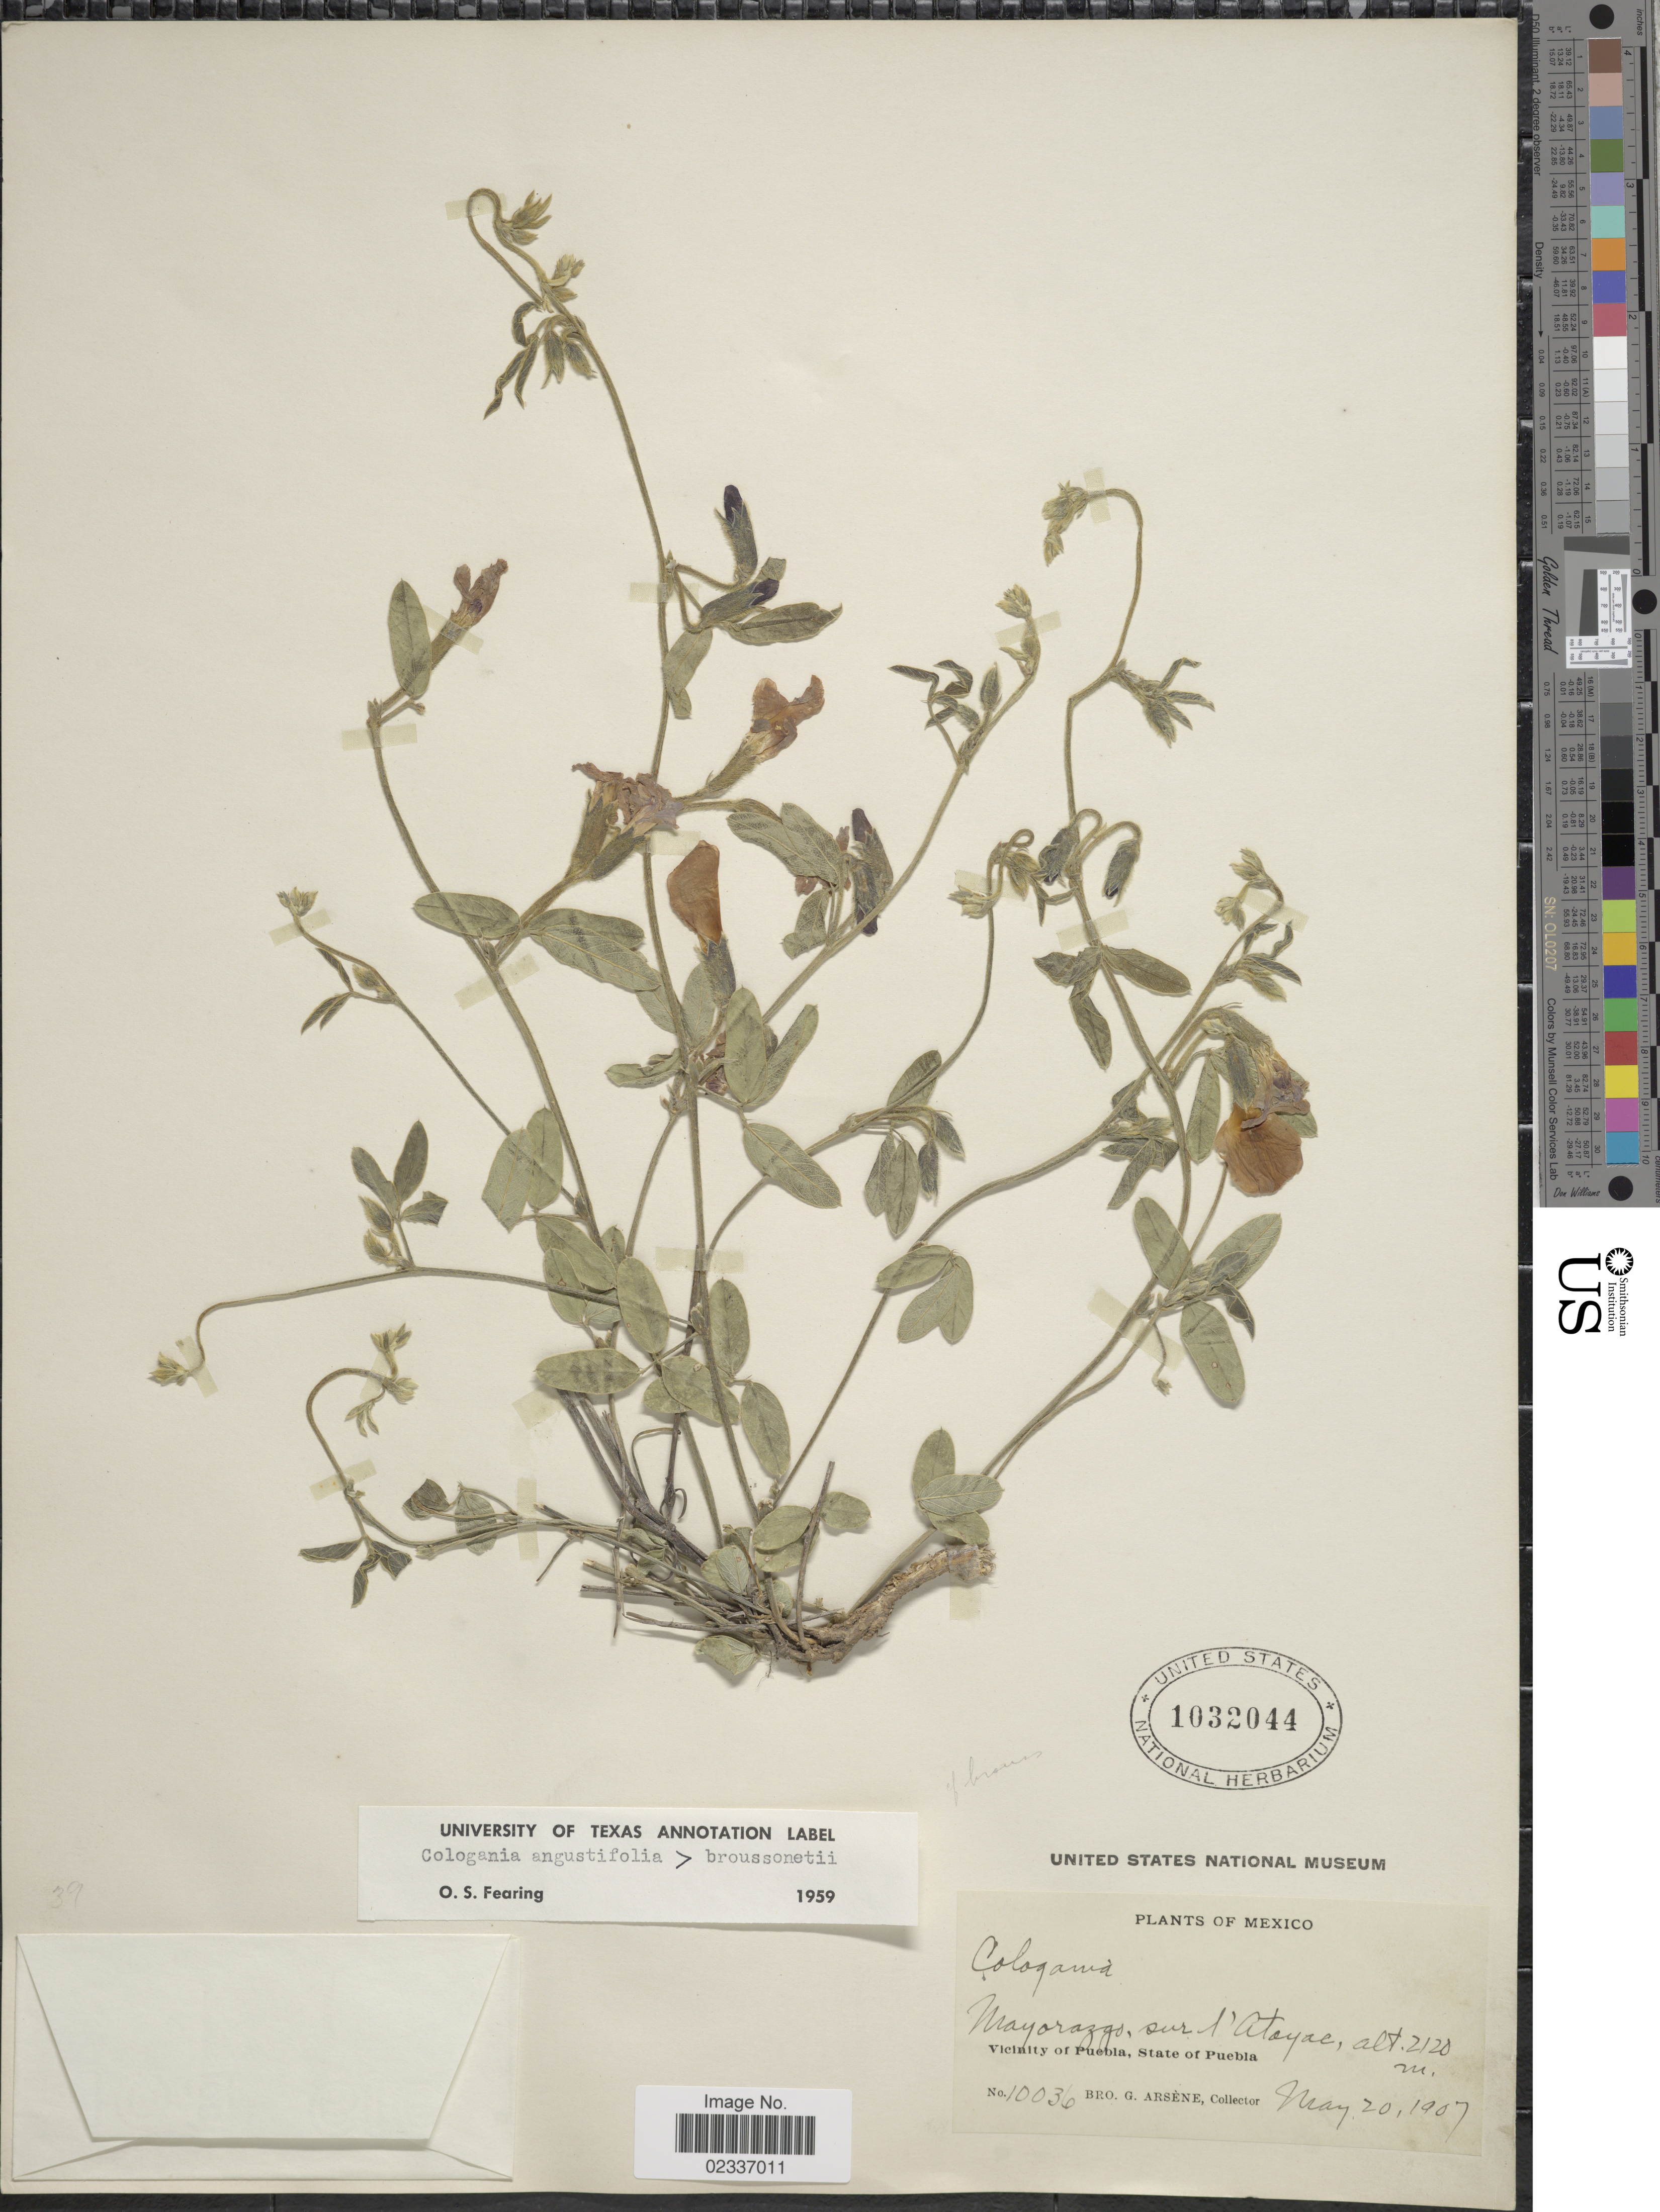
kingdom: Plantae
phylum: Tracheophyta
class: Magnoliopsida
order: Fabales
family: Fabaceae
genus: Cologania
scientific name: Cologania angustifolia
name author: Kunth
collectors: Bro. G. Arsène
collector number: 10036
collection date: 1907-05-20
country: Mexico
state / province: Puebla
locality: Mayorazgo, sur l'Atoyac [Mayorazgo, on the Atoyac]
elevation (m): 2120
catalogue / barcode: US 1032044